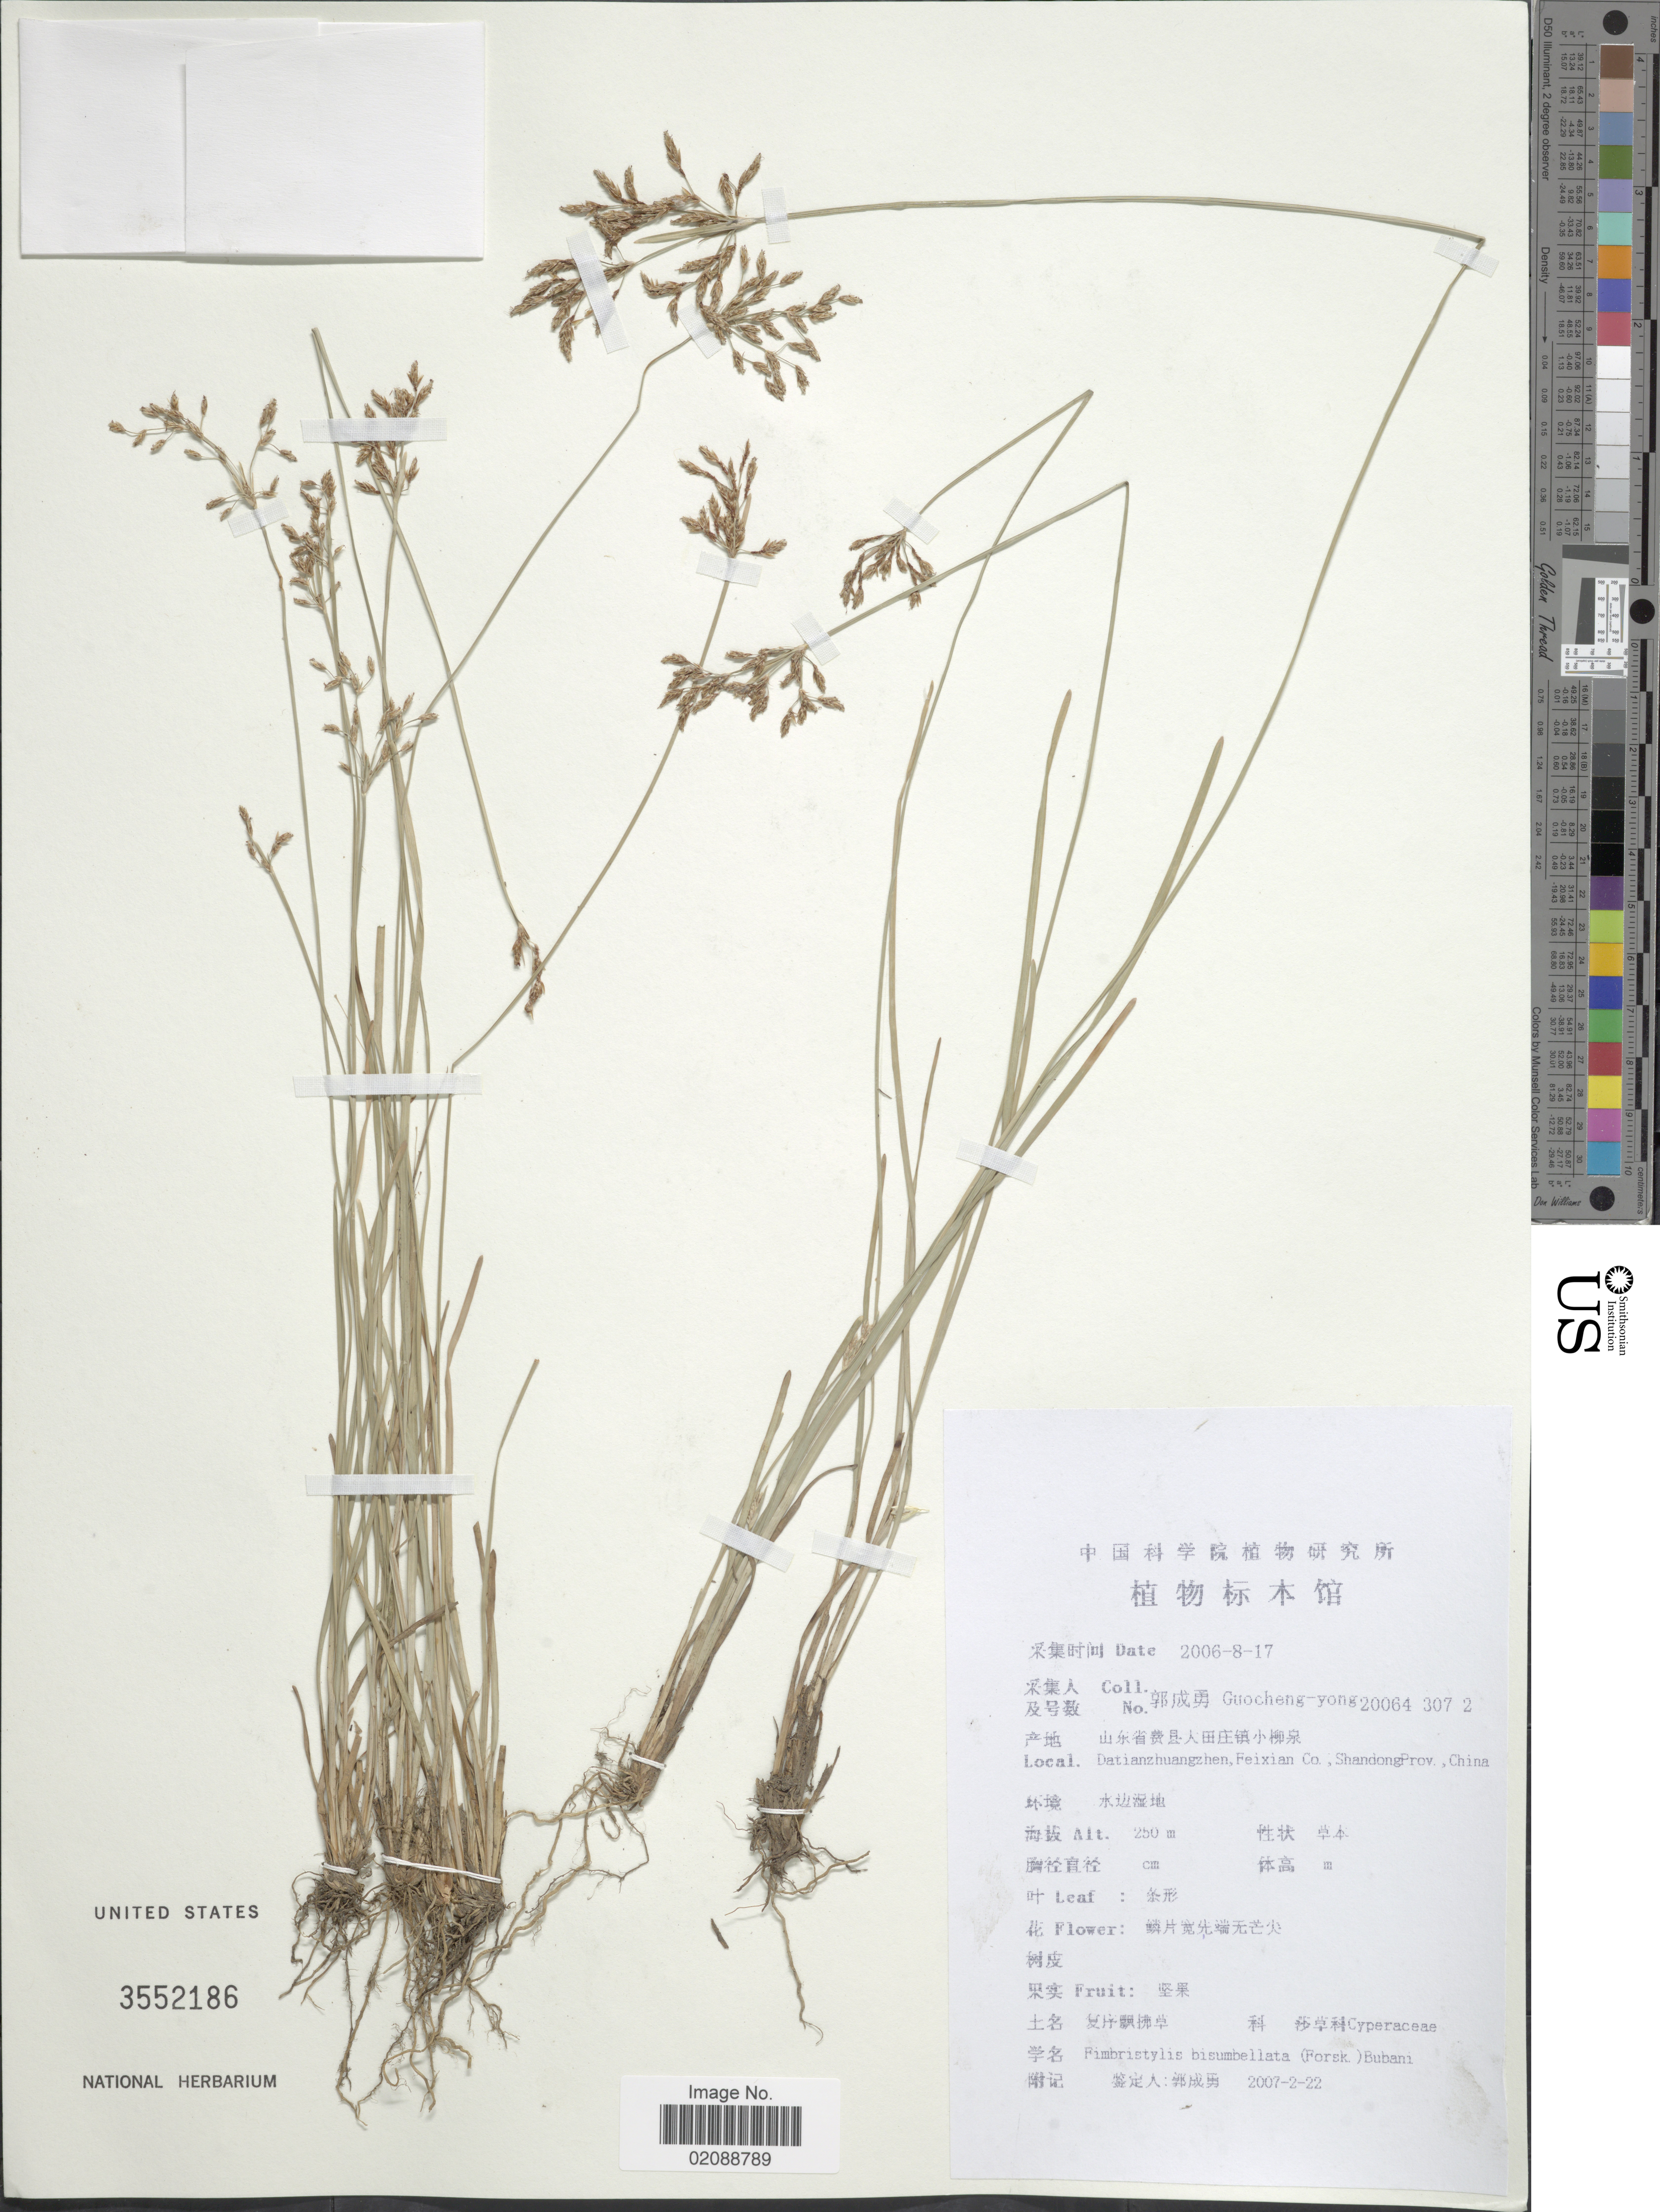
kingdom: Plantae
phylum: Tracheophyta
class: Liliopsida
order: Poales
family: Cyperaceae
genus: Fimbristylis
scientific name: Fimbristylis bisumbellata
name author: (Forssk.) Bubani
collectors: Guo cheng-yong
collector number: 200643072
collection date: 2006-08-17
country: China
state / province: Shandong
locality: Datianzhuangzhen, Feixian Co.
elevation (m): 250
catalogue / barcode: US 3552186